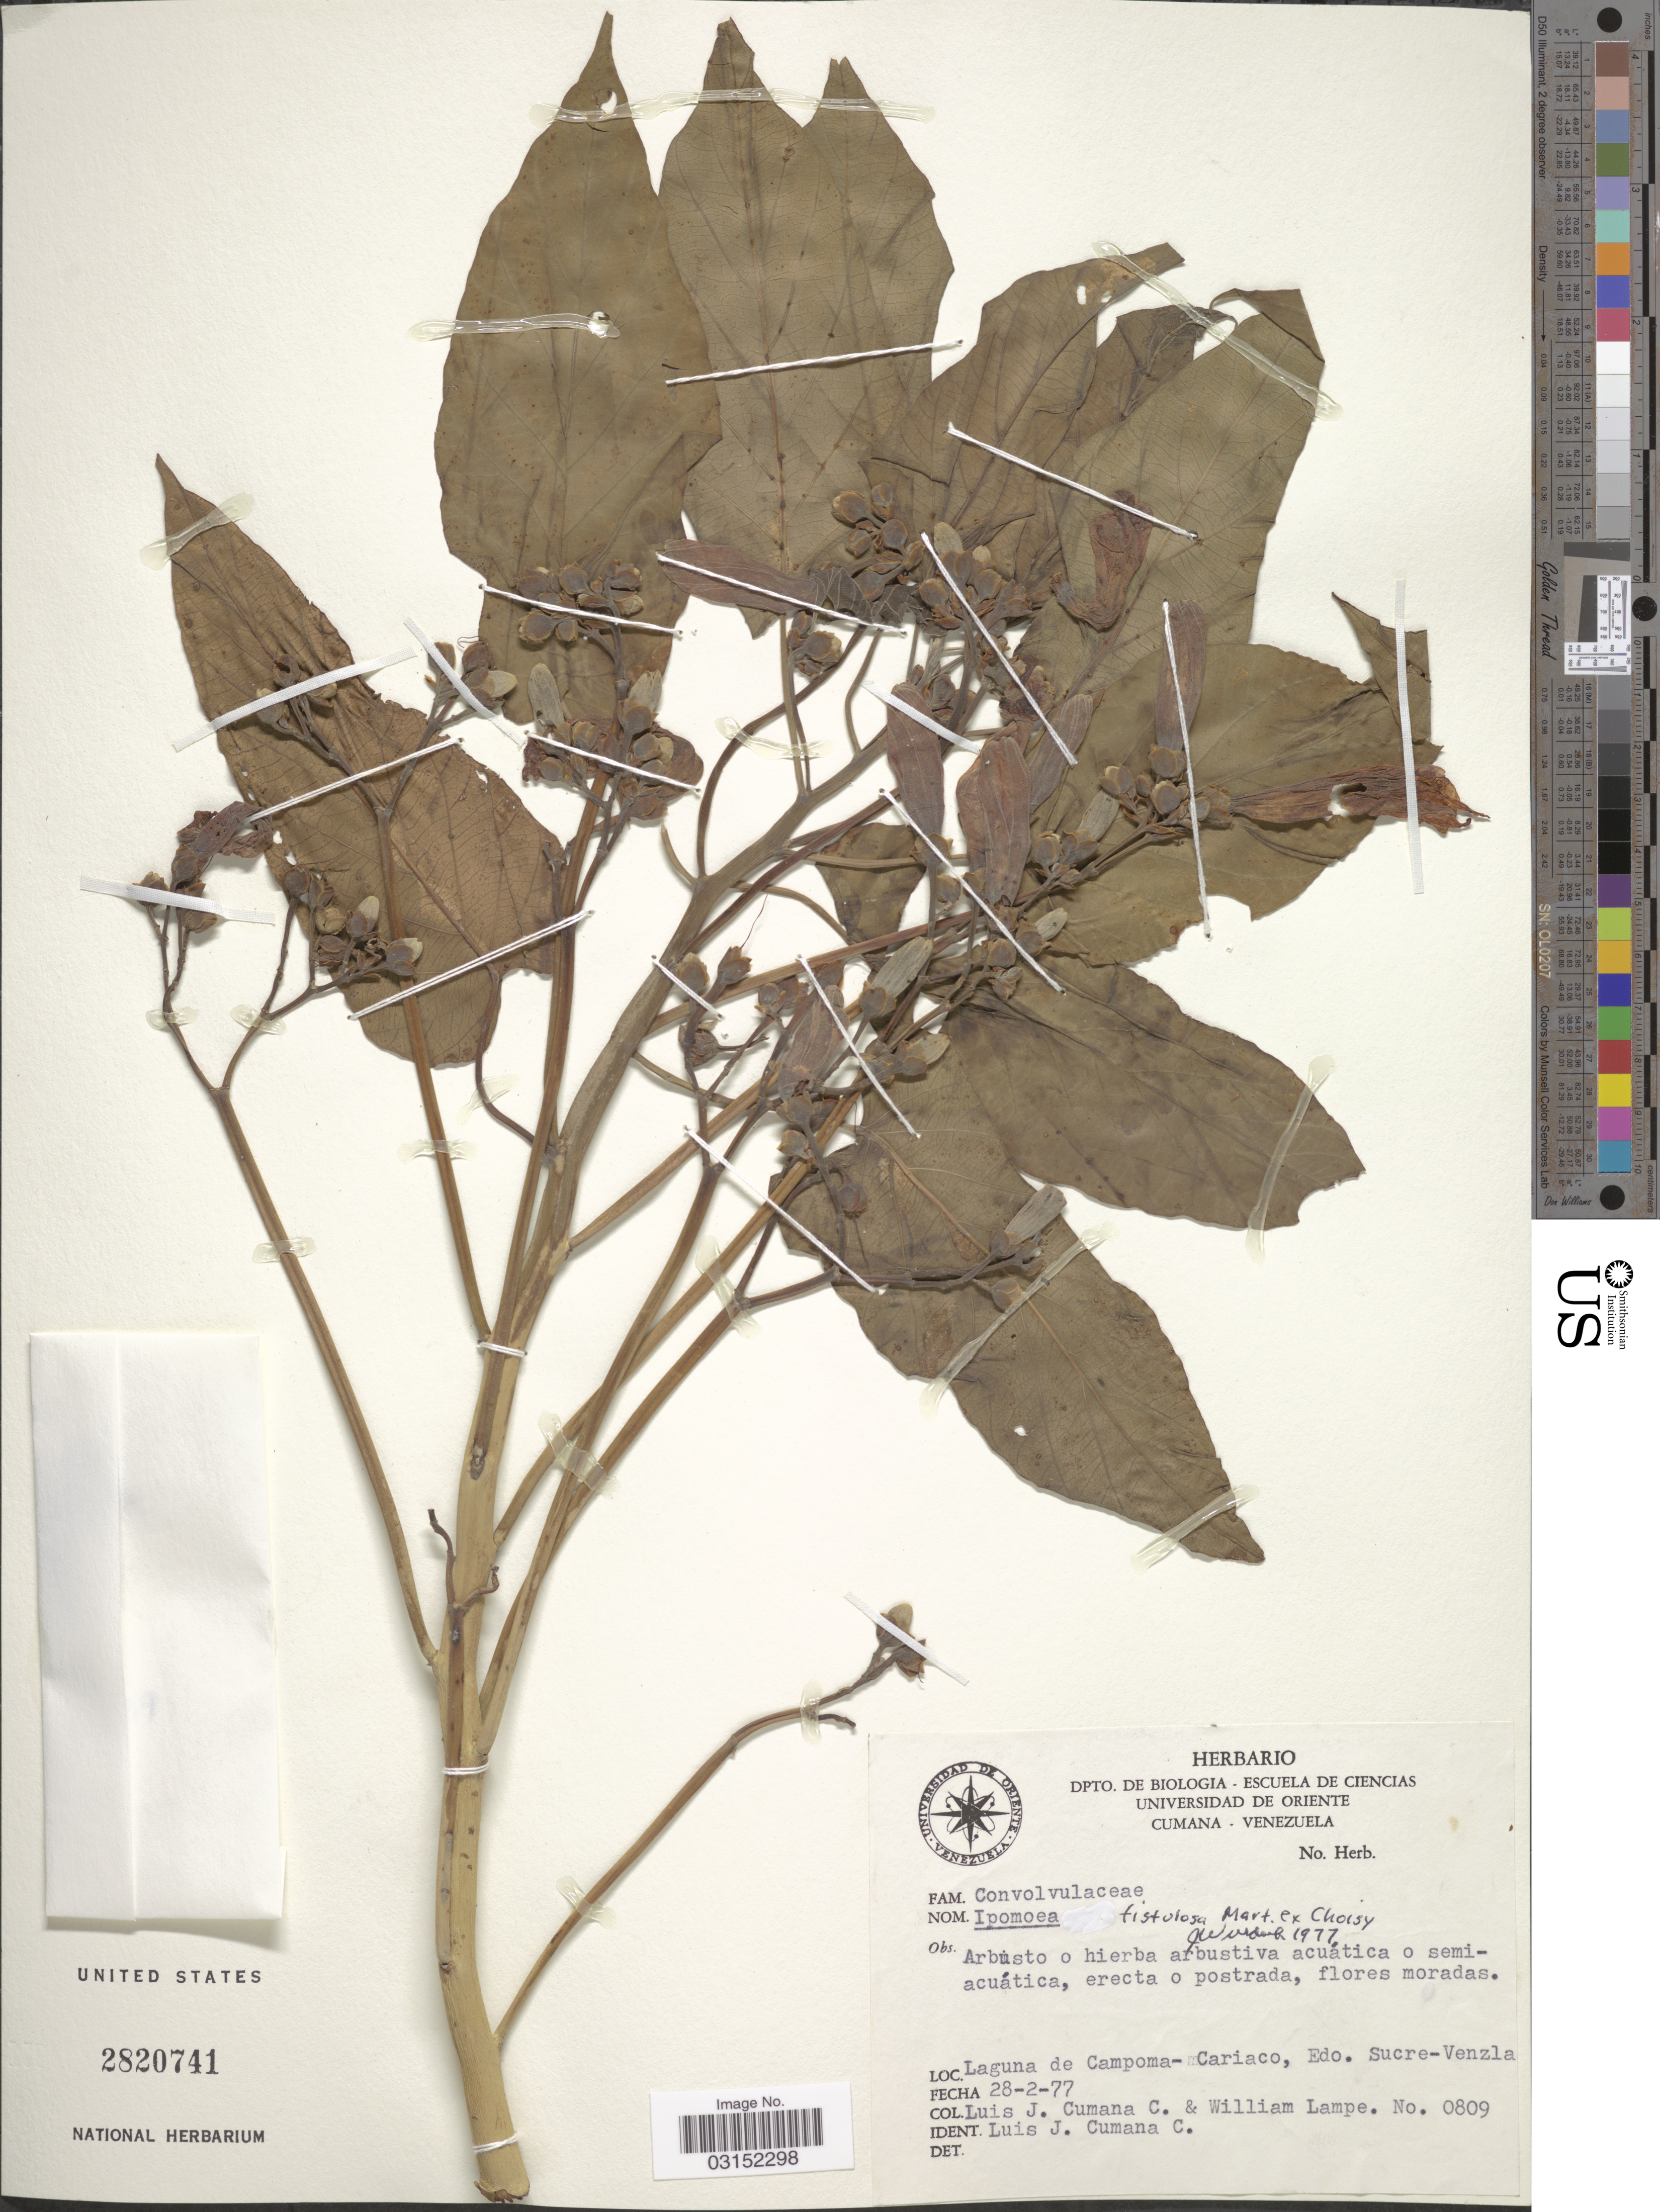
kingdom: Plantae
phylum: Tracheophyta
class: Magnoliopsida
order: Solanales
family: Convolvulaceae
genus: Ipomoea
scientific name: Ipomoea carnea subsp. fistulosa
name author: (Mart. ex Choisy) D.F. Austin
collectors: L. J. Cumaná C. & W. Lampe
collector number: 0809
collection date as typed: Transcribed d/m/y: 28/2/77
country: Venezuela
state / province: Sucre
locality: Laguna de Campoma- Cariaco, Edo. Sucre-Venzla.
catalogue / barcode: US 2820741